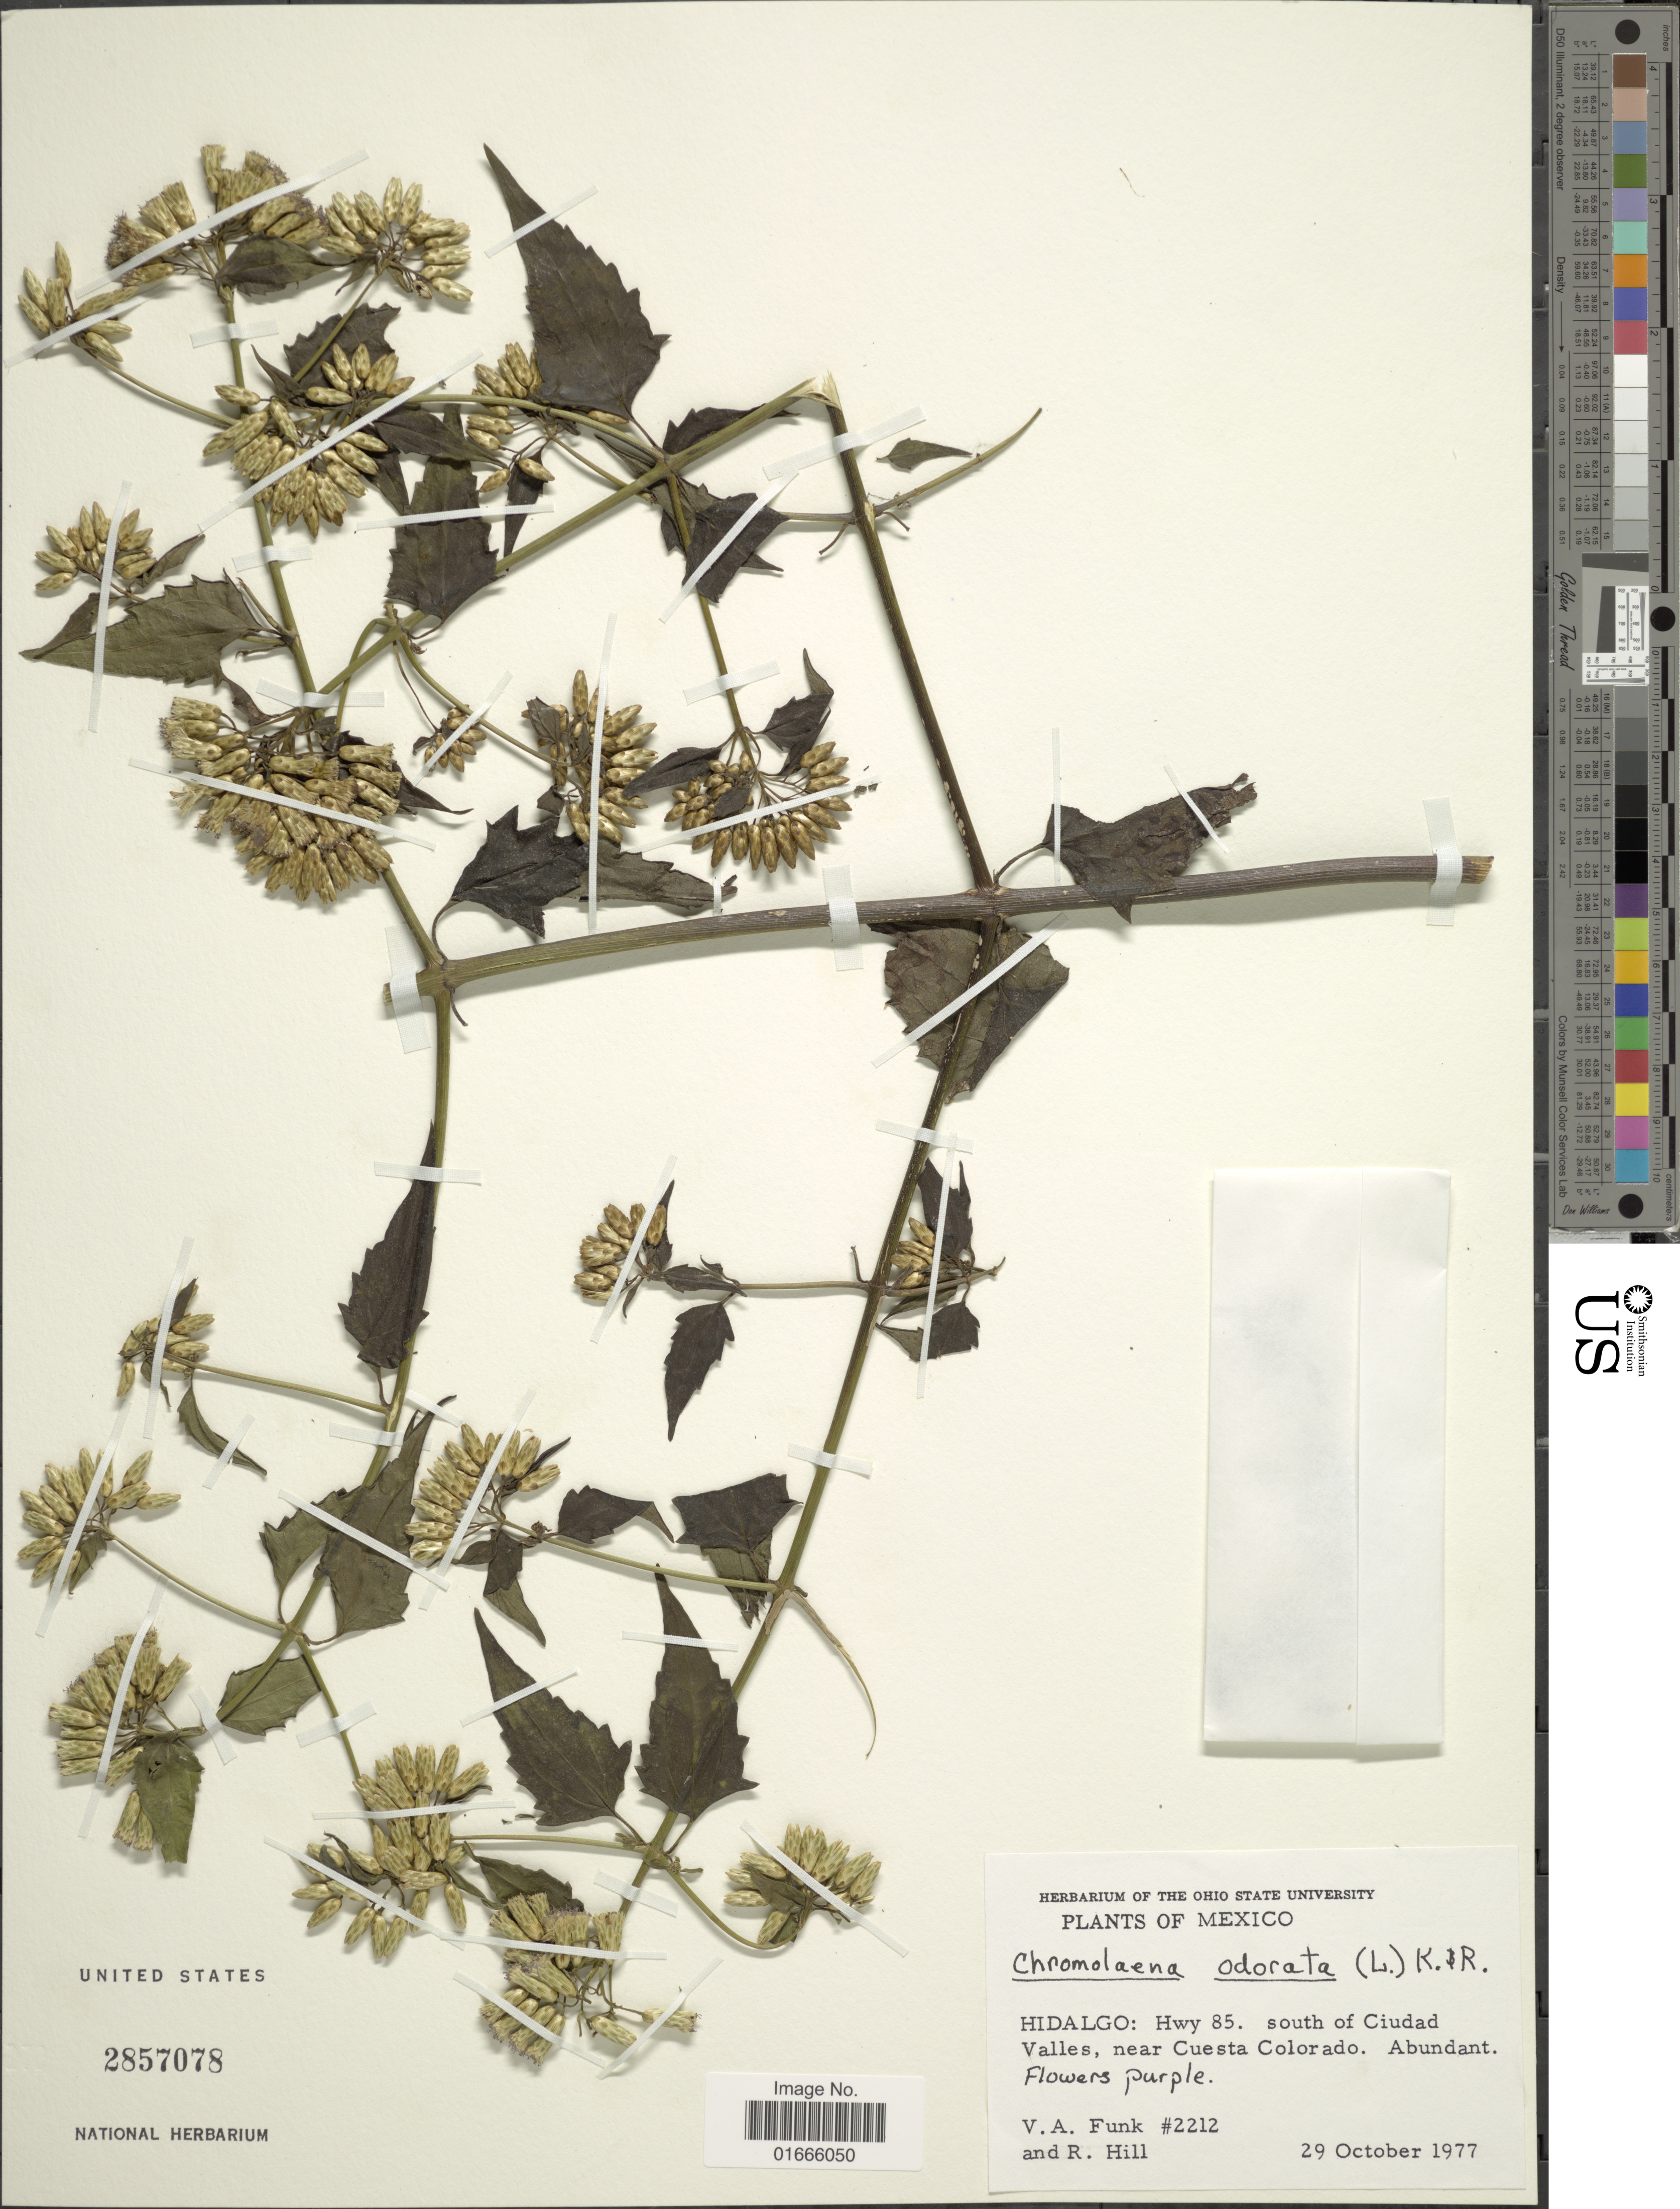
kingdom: Plantae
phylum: Tracheophyta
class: Magnoliopsida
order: Asterales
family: Asteraceae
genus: Chromolaena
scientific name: Chromolaena odorata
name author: (L.) R.M. King & H. Rob.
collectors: V. Funk & R. Hill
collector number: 2212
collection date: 1977-10-29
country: Mexico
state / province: Hidalgo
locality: Hidalgo: Hwy 85, south of Ciudad Valles, near Cuesta Colorado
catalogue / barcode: US 2857078